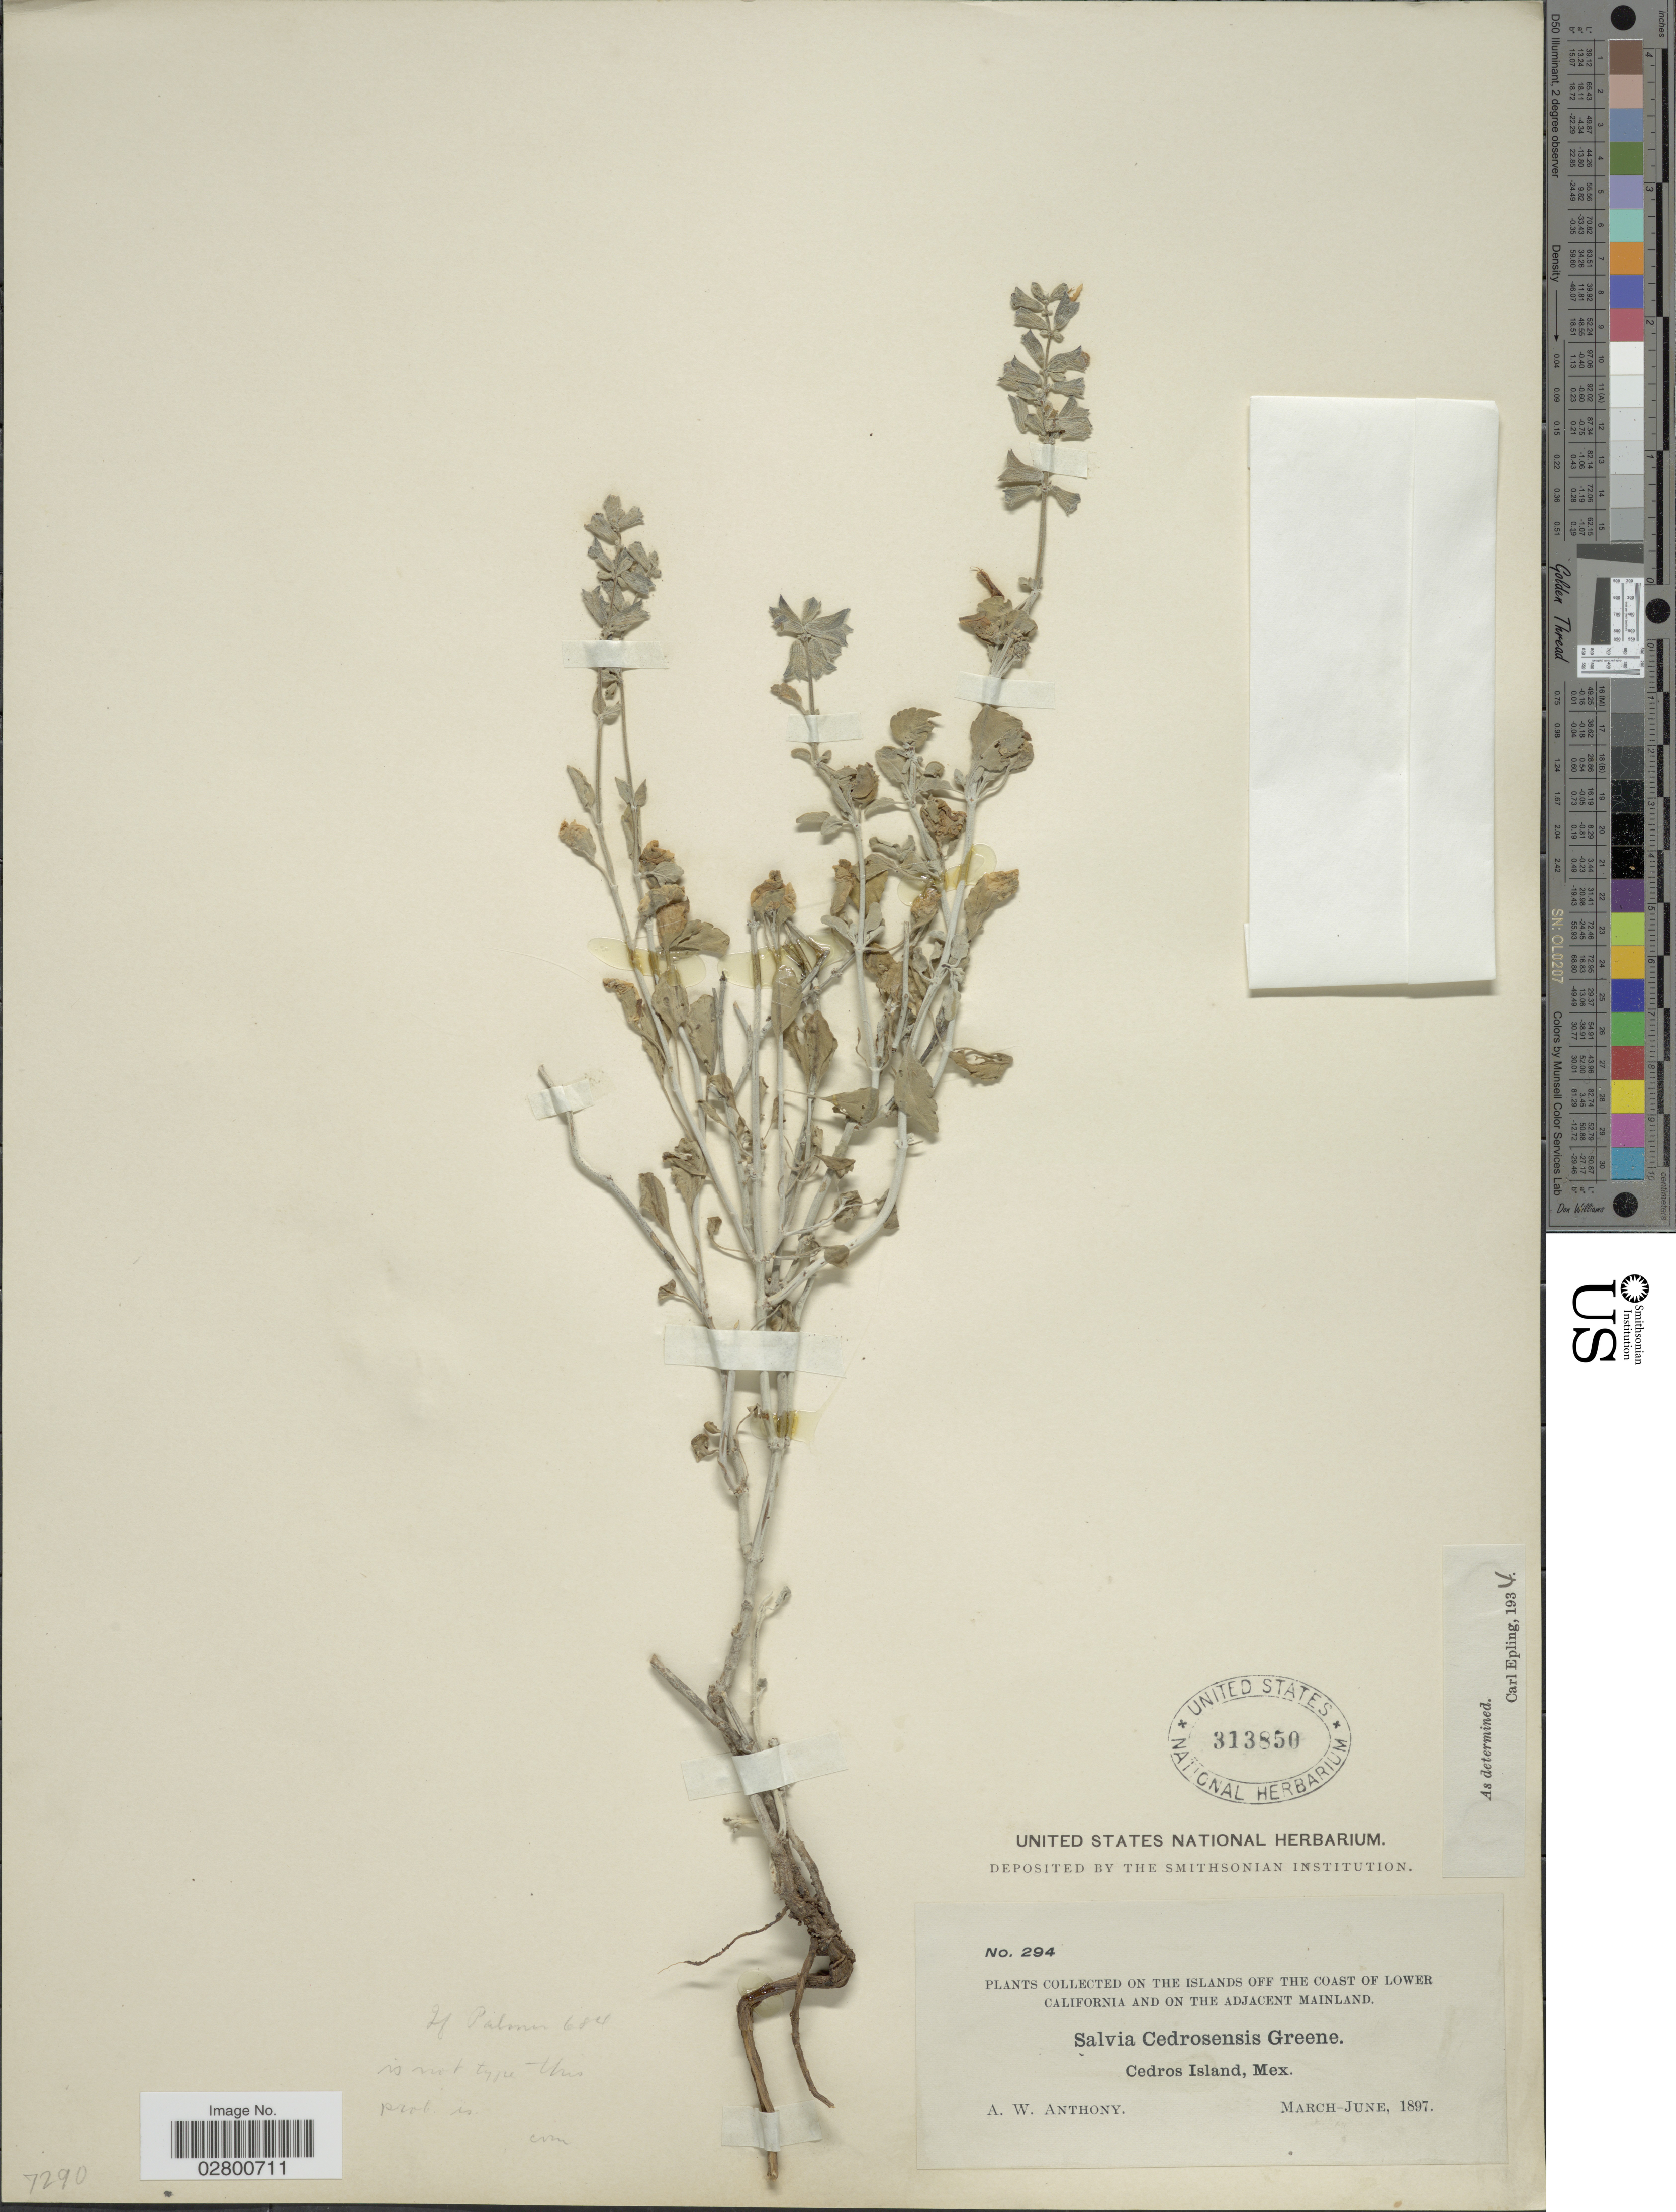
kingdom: Plantae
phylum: Tracheophyta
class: Magnoliopsida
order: Lamiales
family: Lamiaceae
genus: Salvia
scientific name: Salvia cedrosensis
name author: Greene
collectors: A. W. Anthony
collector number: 294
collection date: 1897-03/1897-06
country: Mexico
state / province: Baja California Norte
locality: Island of the coast of Lower California and on the adjacent mainland, Cedros Island, Mex.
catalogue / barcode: US 313850